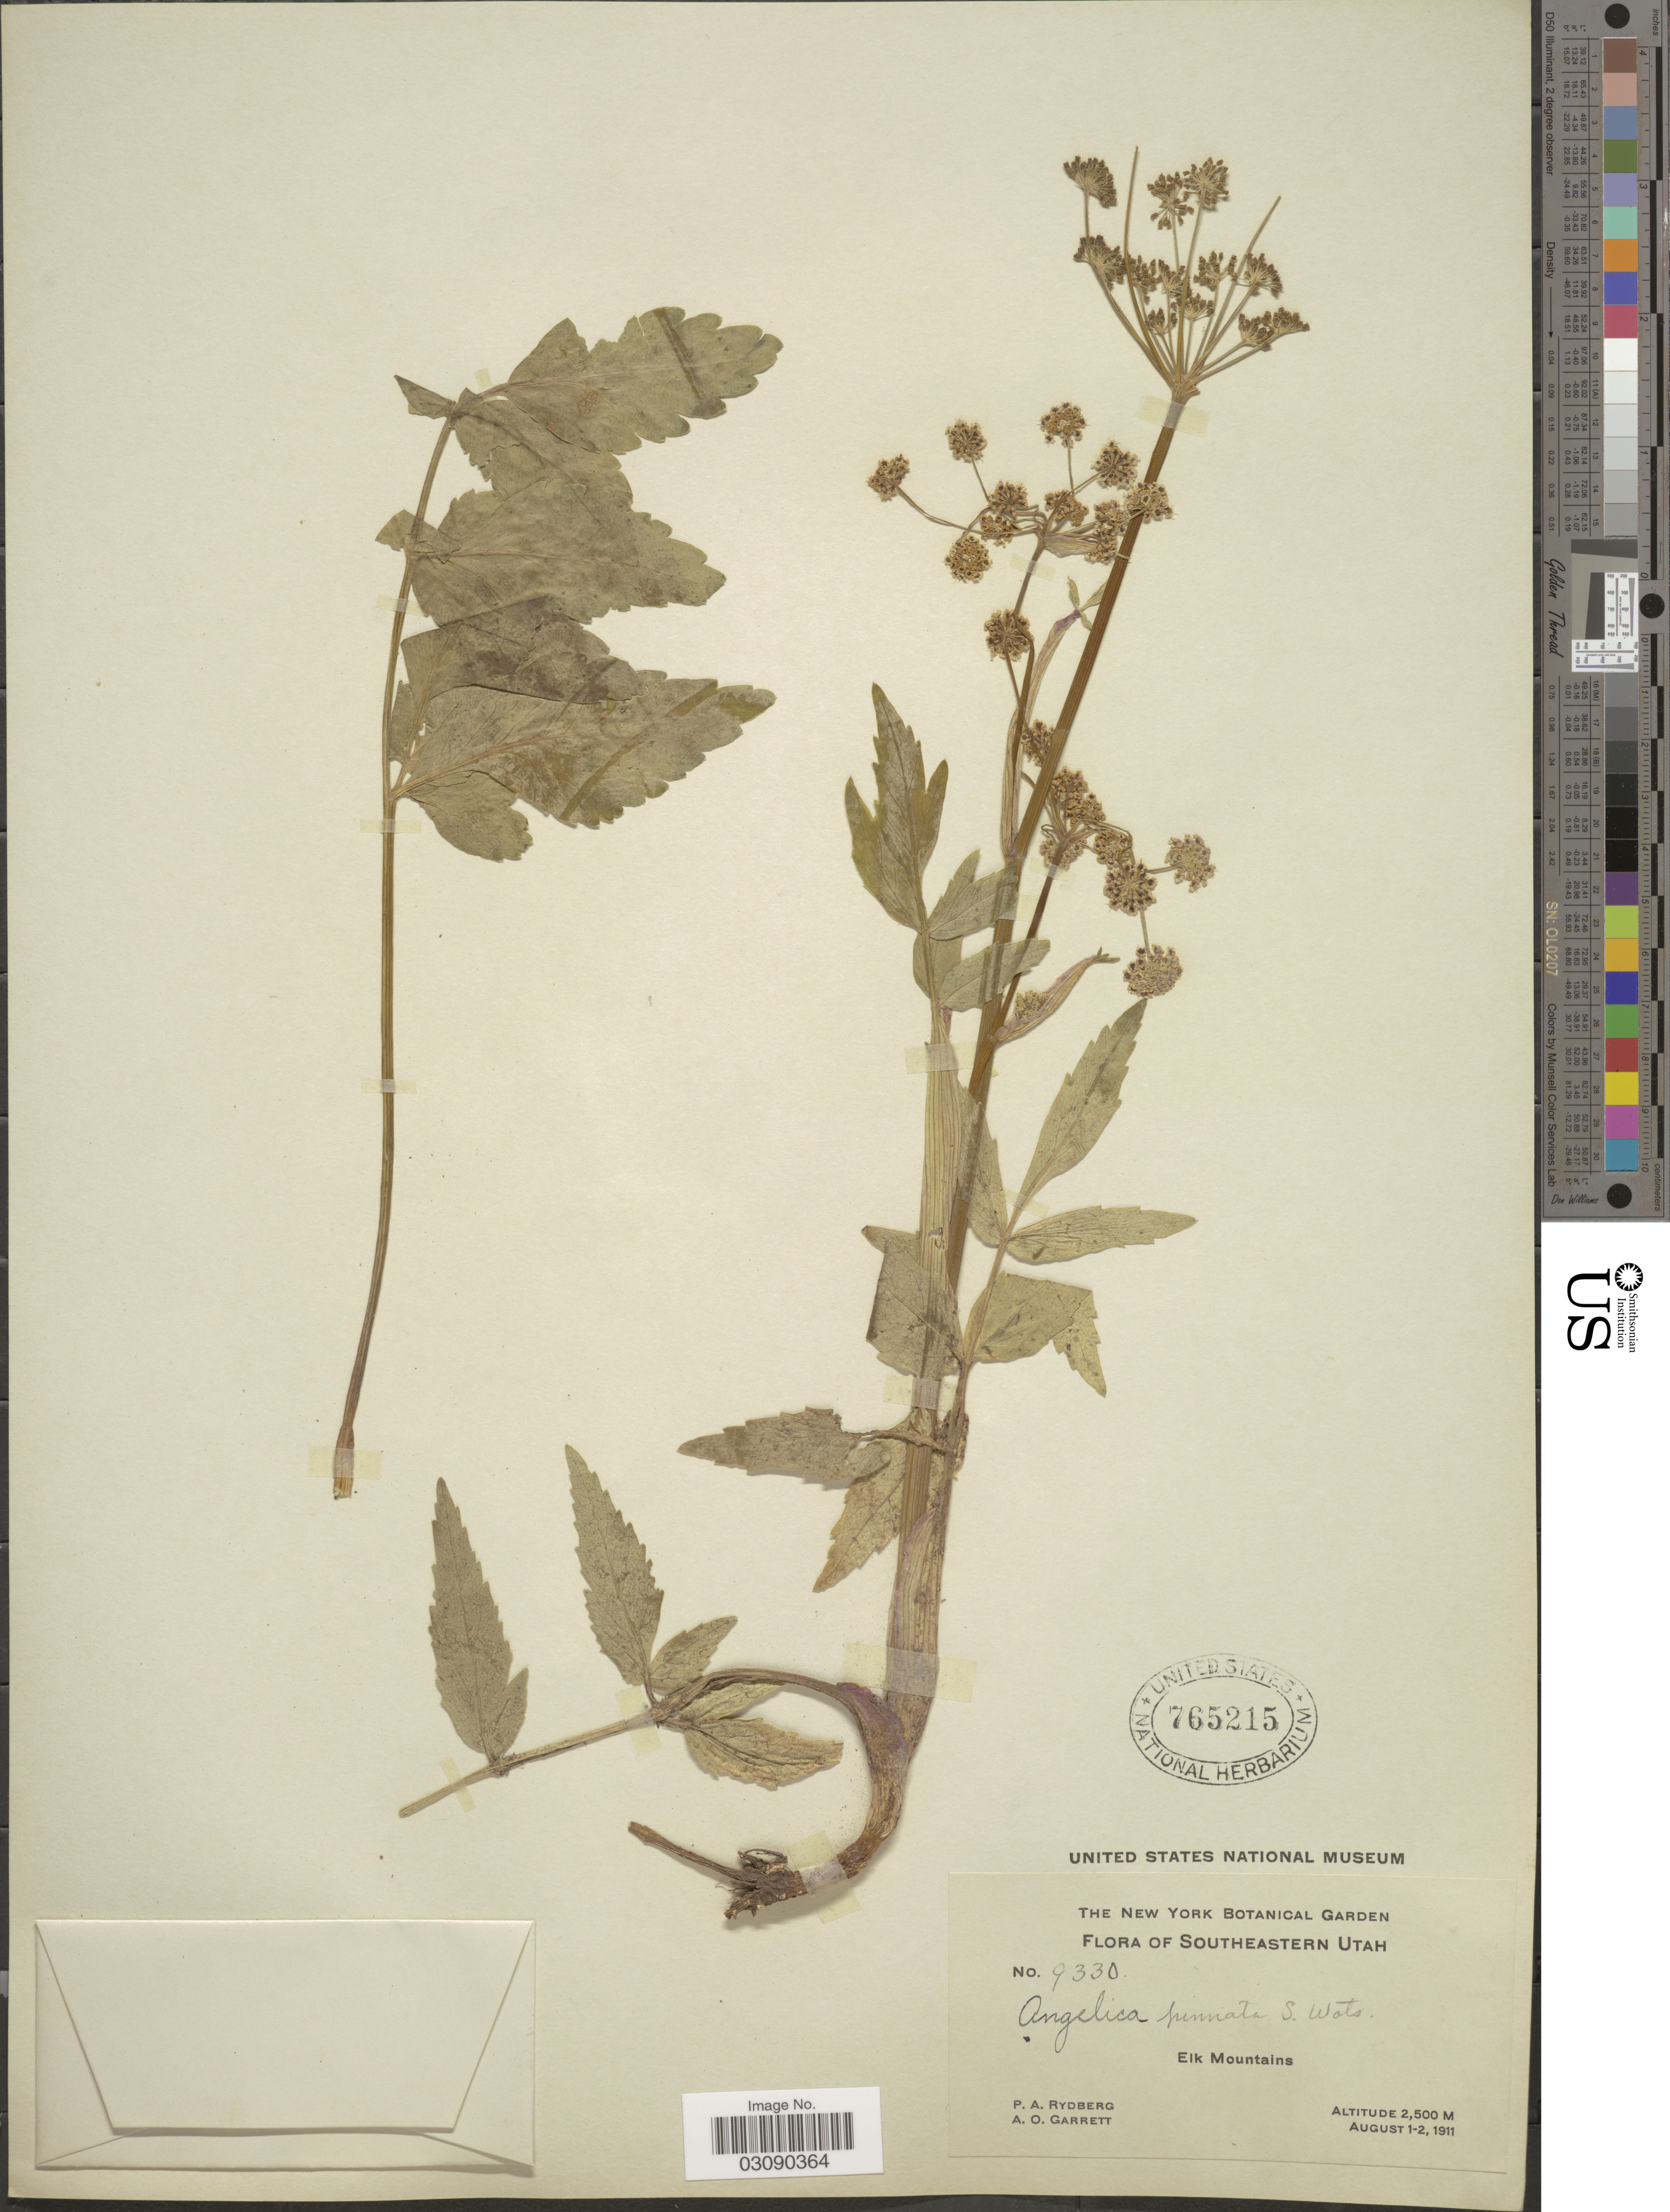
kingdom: Plantae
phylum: Tracheophyta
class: Magnoliopsida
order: Apiales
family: Apiaceae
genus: Angelica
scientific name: Angelica pinnata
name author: S. Watson in C. King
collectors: P. A. Rydberg & A. O. Garrett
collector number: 9330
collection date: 1911-08-01/1911-08-02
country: United States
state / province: Utah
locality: Southeastern Utah, Elk Mountains.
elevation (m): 2500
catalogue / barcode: US 765215